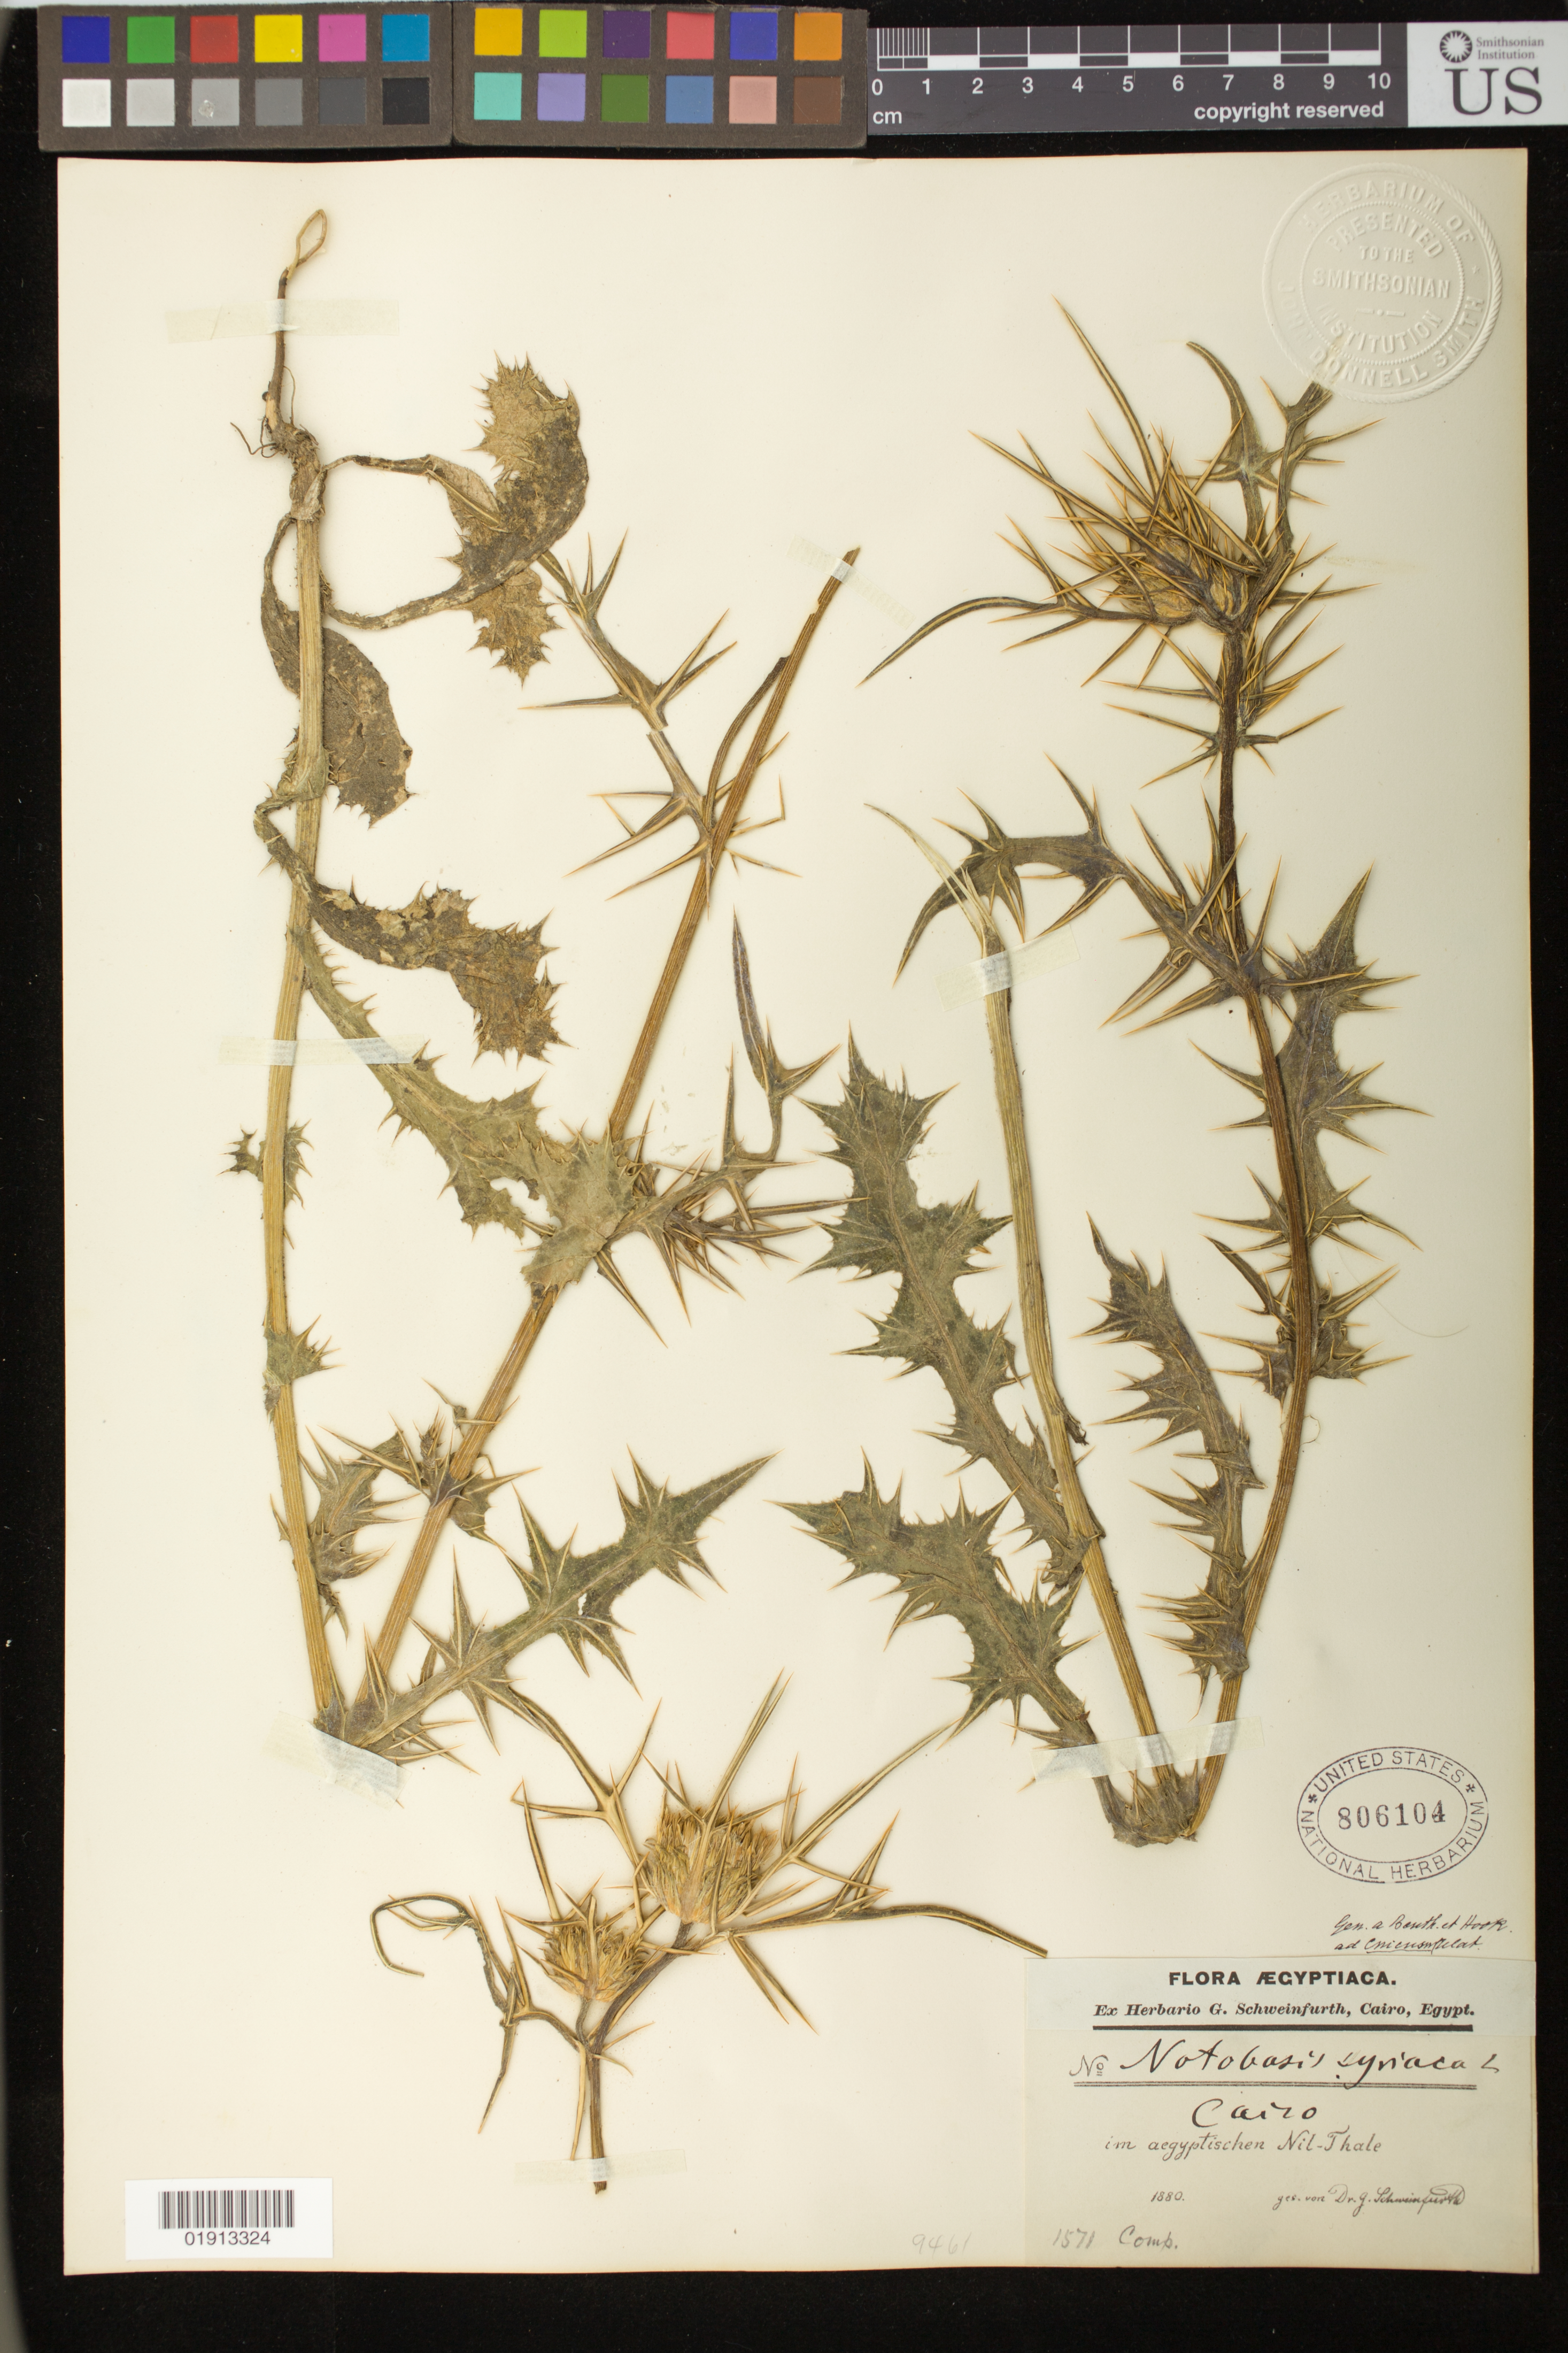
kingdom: Plantae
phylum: Tracheophyta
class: Magnoliopsida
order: Asterales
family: Asteraceae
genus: Notobasis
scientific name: Notobasis syriaca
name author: (L.) Cass.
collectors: G. A. Schweinfurth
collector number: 1571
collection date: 1880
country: Egypt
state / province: Al Qahirah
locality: Cairo, im aeyptischen Nil-Thale.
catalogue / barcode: US 806104